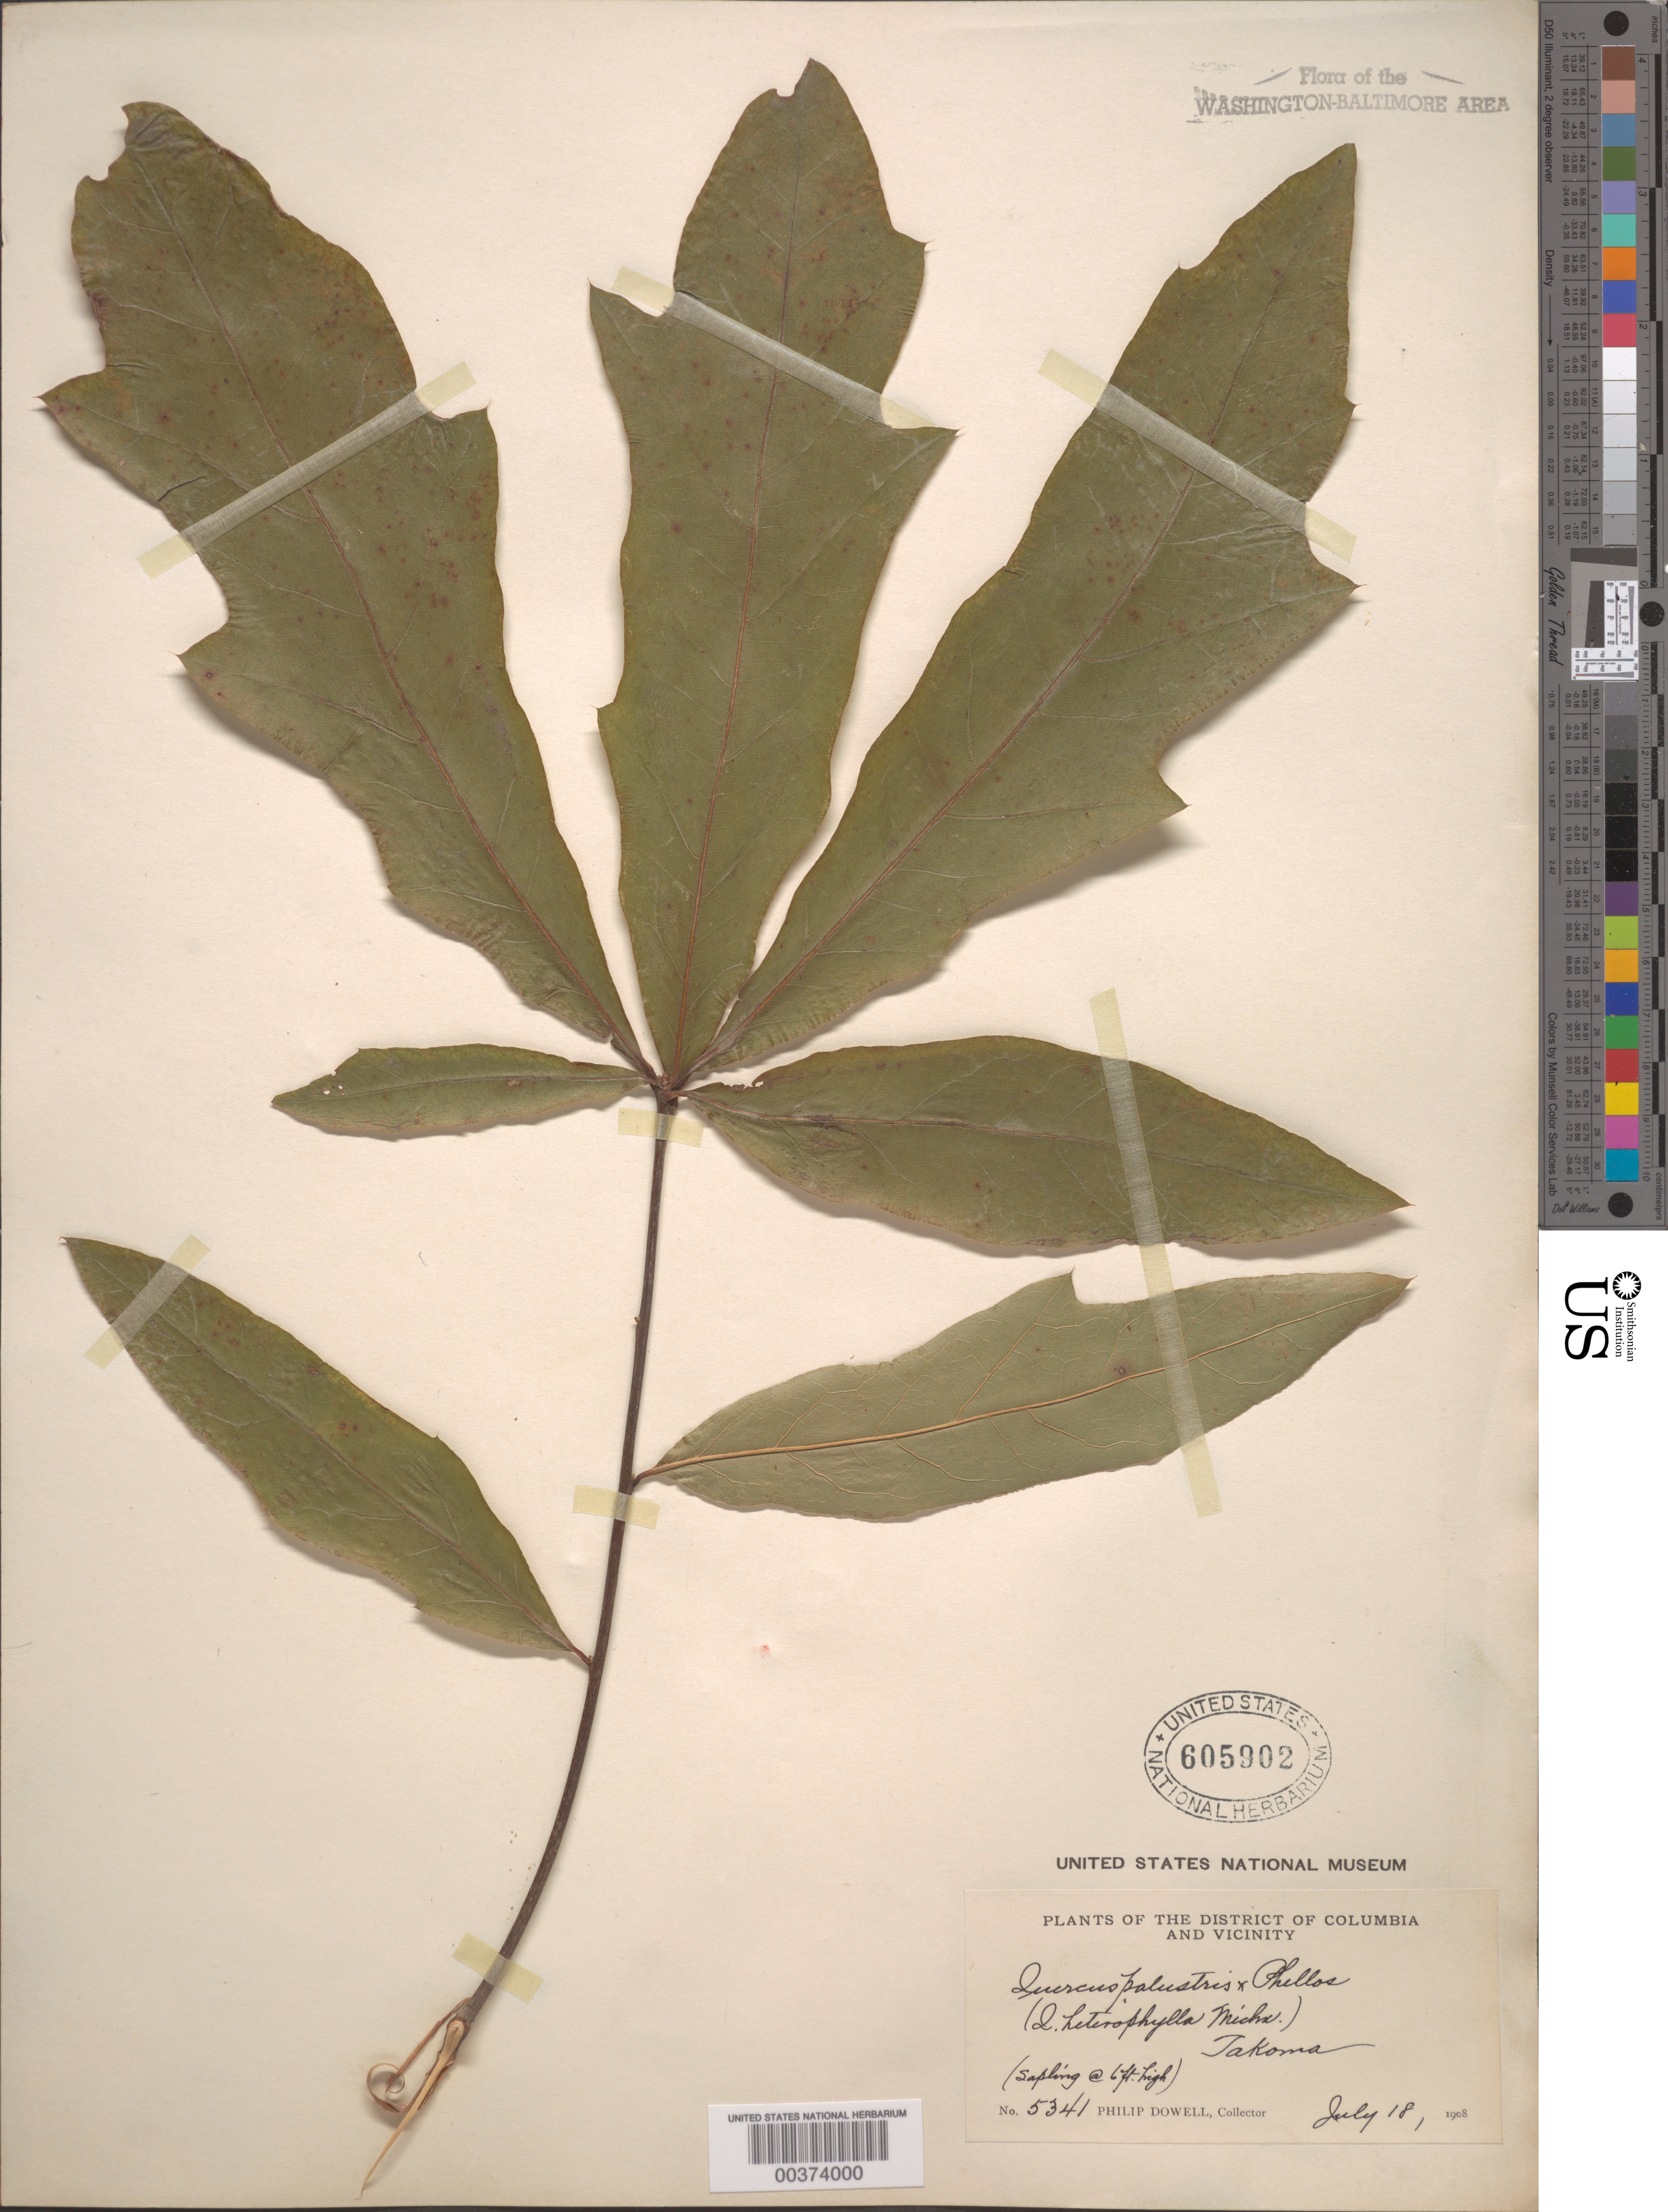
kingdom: Plantae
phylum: Tracheophyta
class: Magnoliopsida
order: Fagales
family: Fagaceae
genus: Quercus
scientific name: Quercus sp.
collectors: P. Dowell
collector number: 5341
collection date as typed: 18 Jul 1908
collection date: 1908-07-18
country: United States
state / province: District of Columbia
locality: Takoma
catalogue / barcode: US 605902